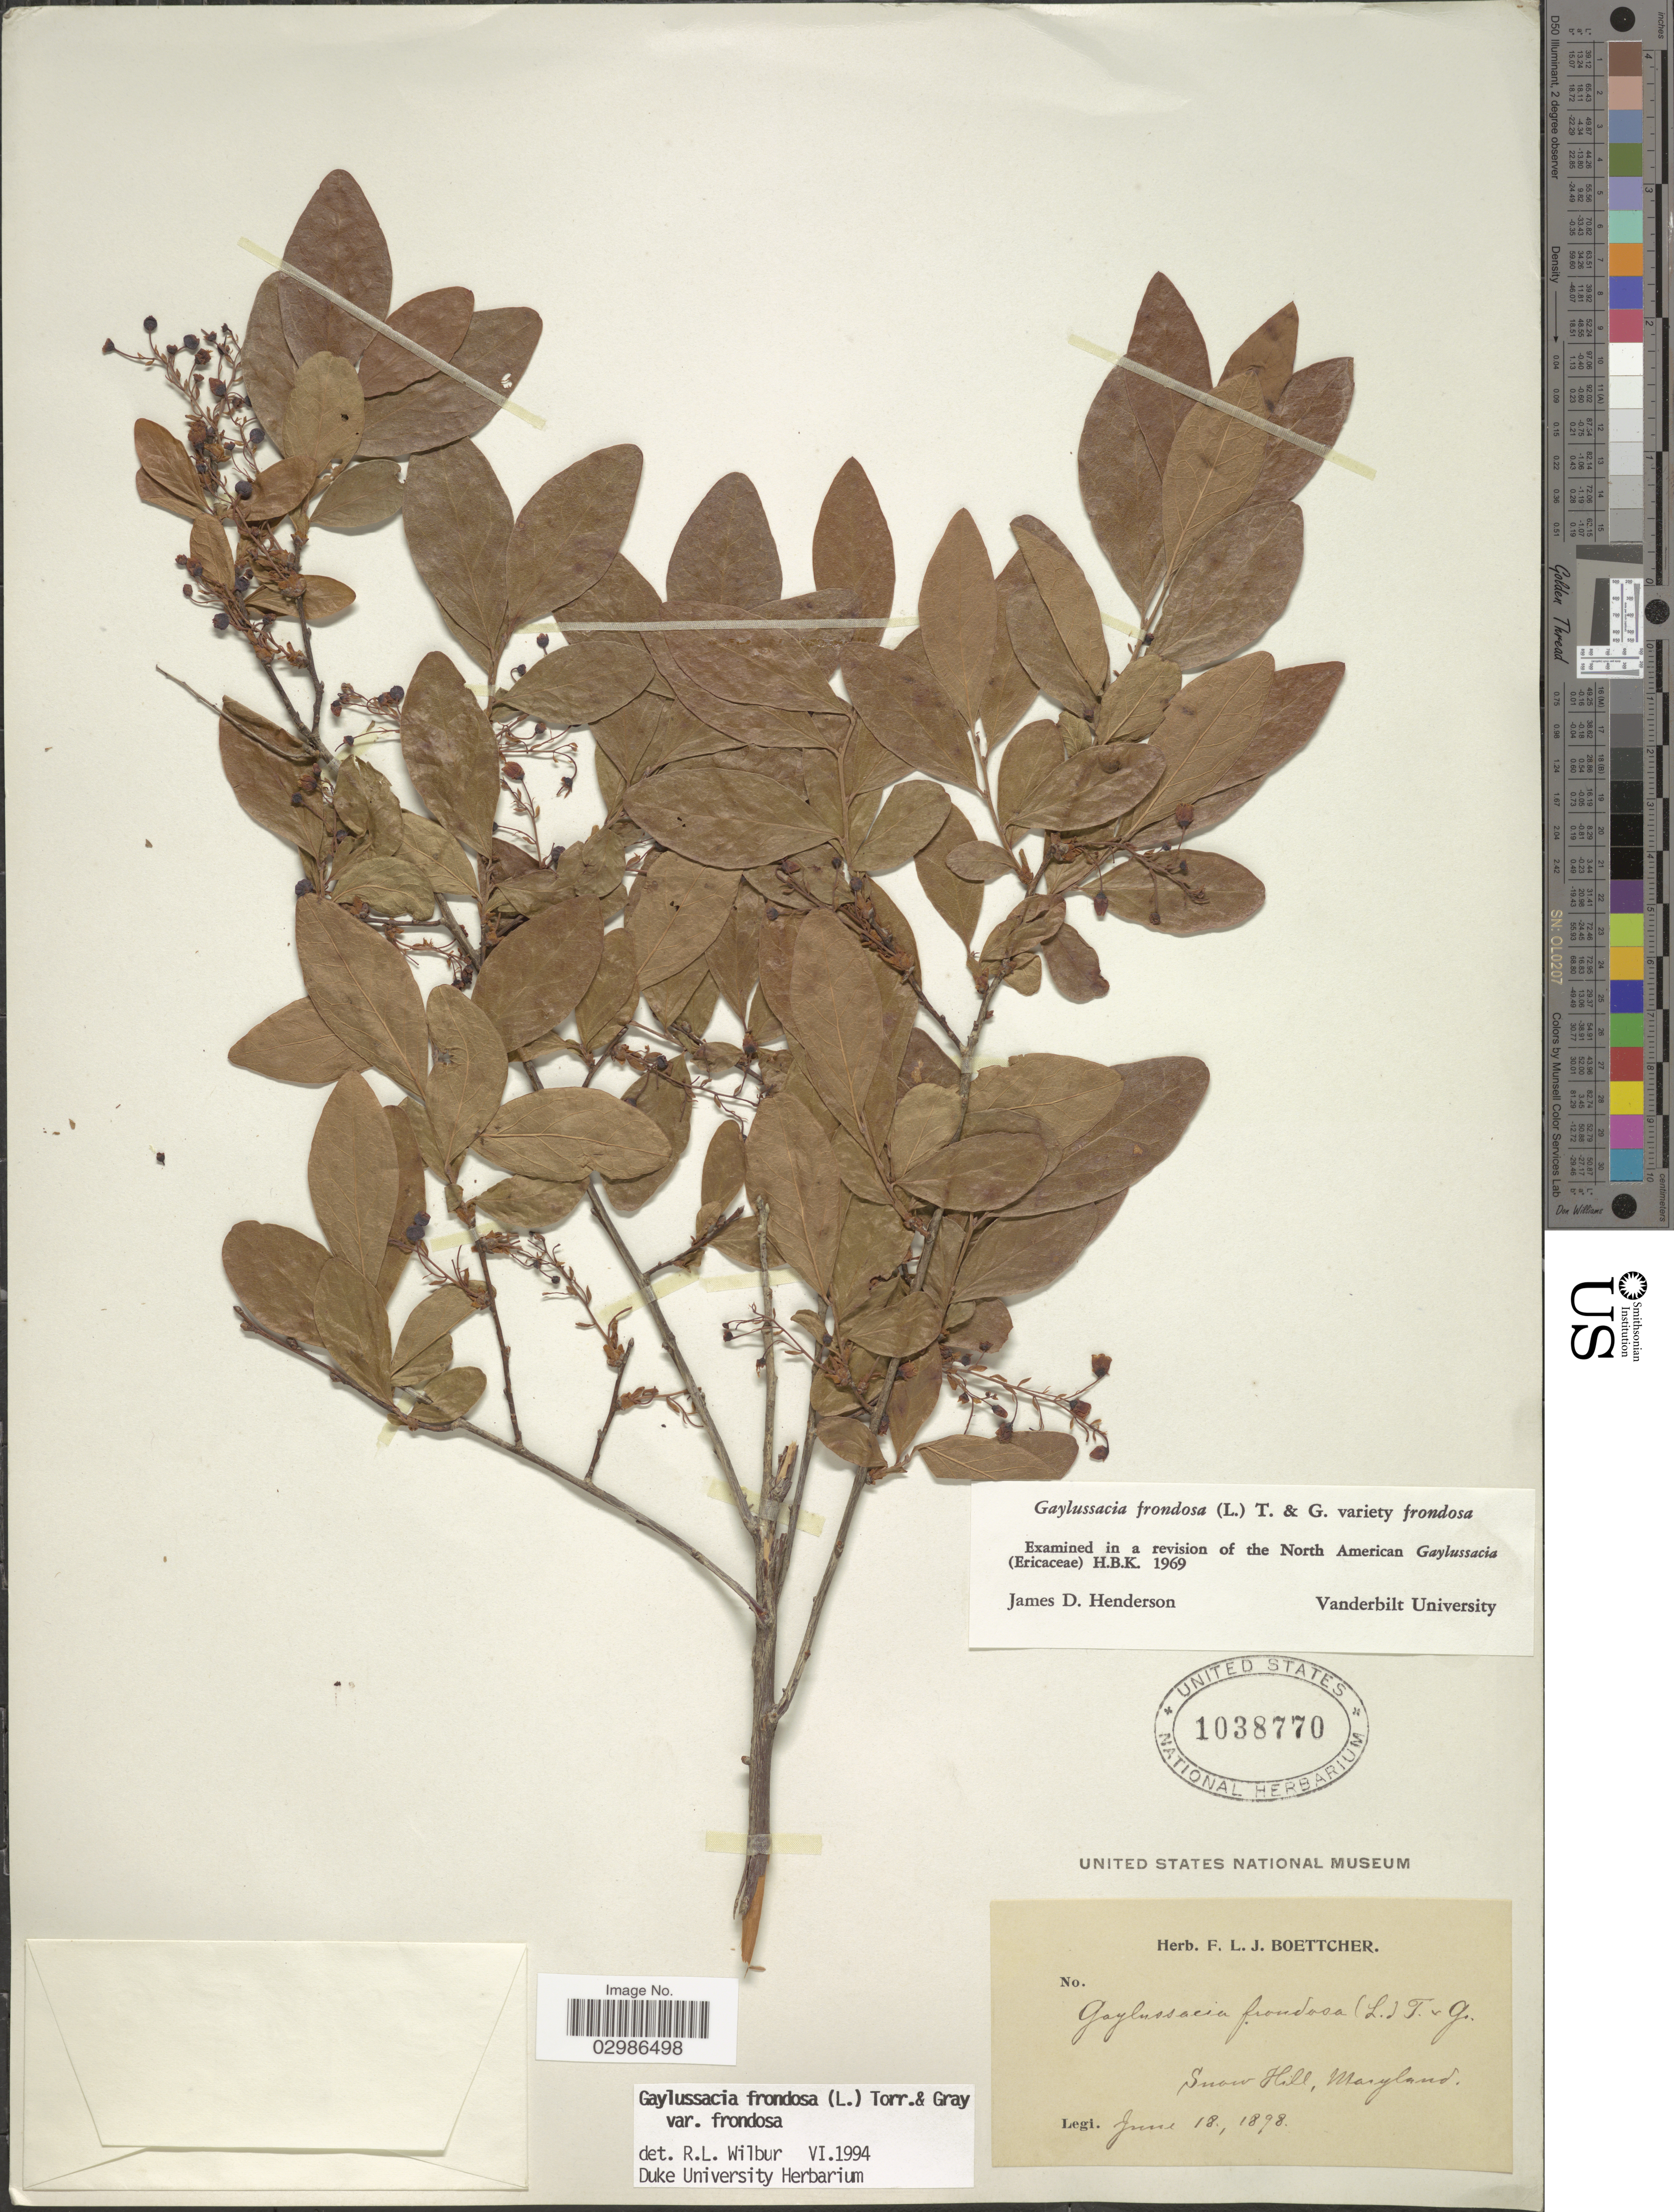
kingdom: Plantae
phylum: Tracheophyta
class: Magnoliopsida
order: Ericales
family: Ericaceae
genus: Gaylussacia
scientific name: Gaylussacia frondosa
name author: (L.) Torr. & A. Gray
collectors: ex herb. F. L. J. Boettcher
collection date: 1898-06-18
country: United States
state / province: Maryland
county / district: Worcester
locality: Snow Hill.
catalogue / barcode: US 1038770